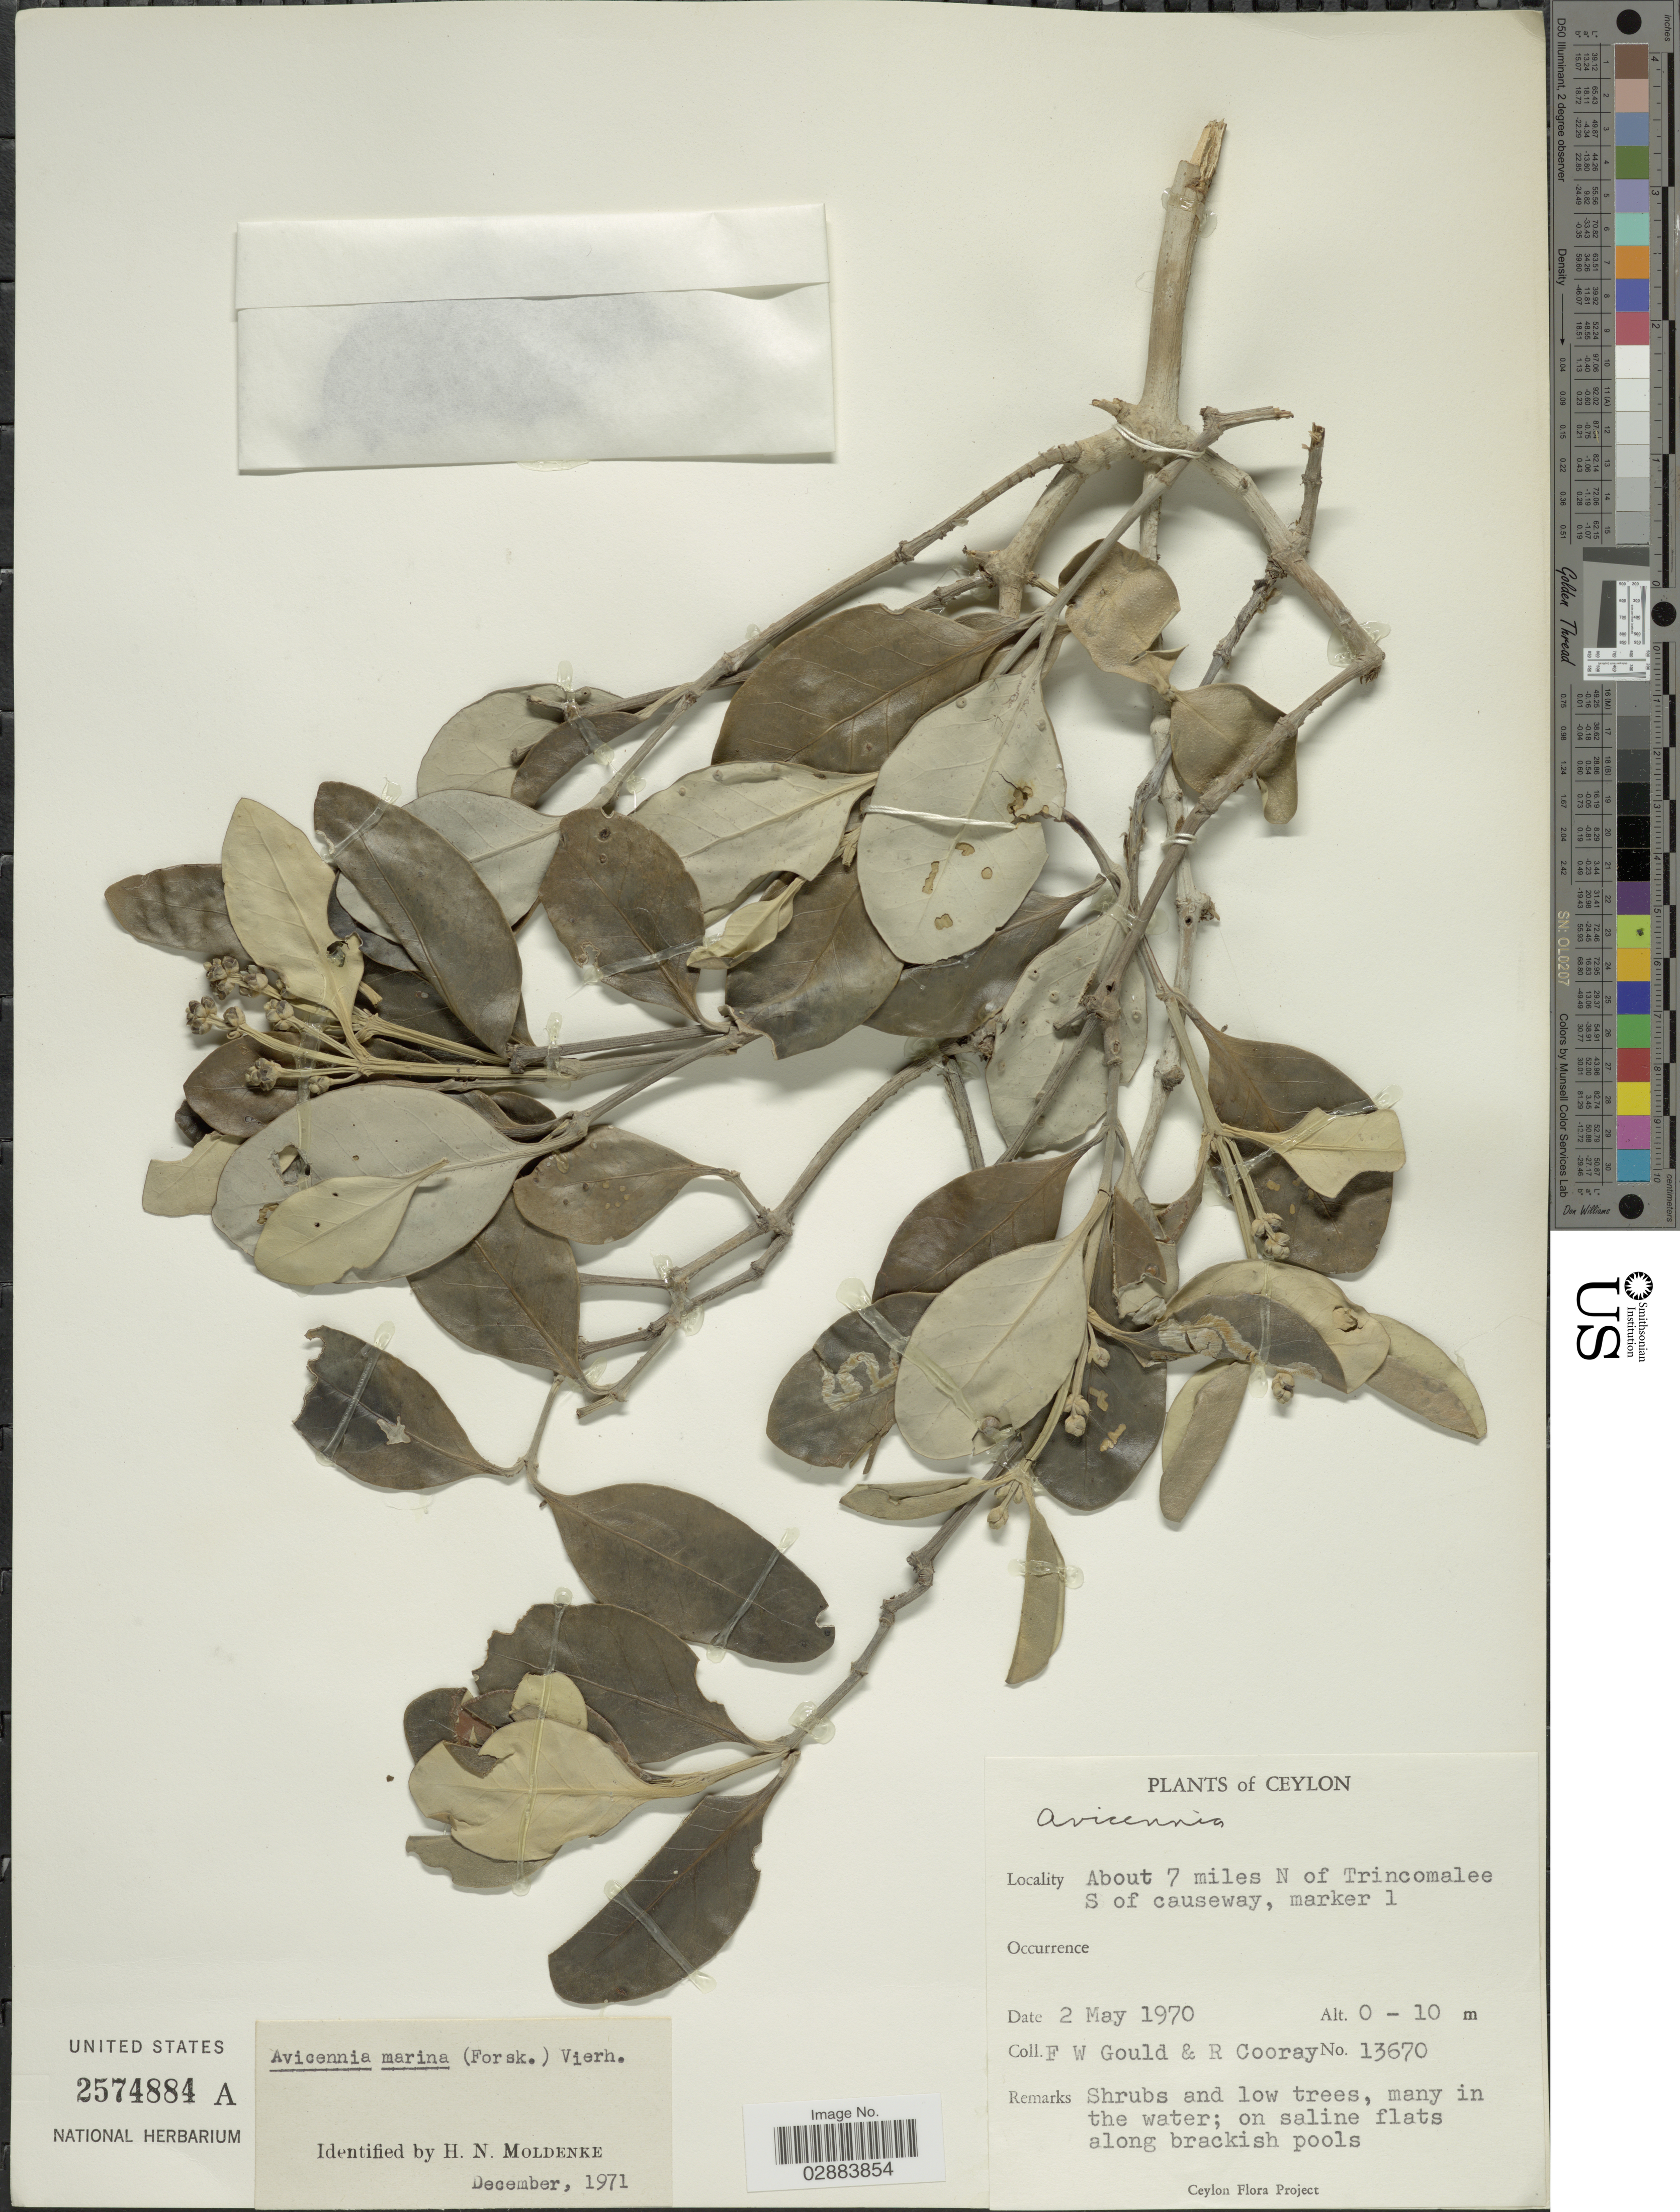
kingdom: Plantae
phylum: Tracheophyta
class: Magnoliopsida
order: Lamiales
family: Acanthaceae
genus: Avicennia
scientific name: Avicennia marina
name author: (Forssk.) Vierh.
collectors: F. W. Gould & R. Cooray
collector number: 13670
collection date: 1970-05-02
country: Sri Lanka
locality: Ceylon, About 7 miles N of Trincomalee S of causeway, marker 1.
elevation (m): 0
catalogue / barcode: US 2574884A